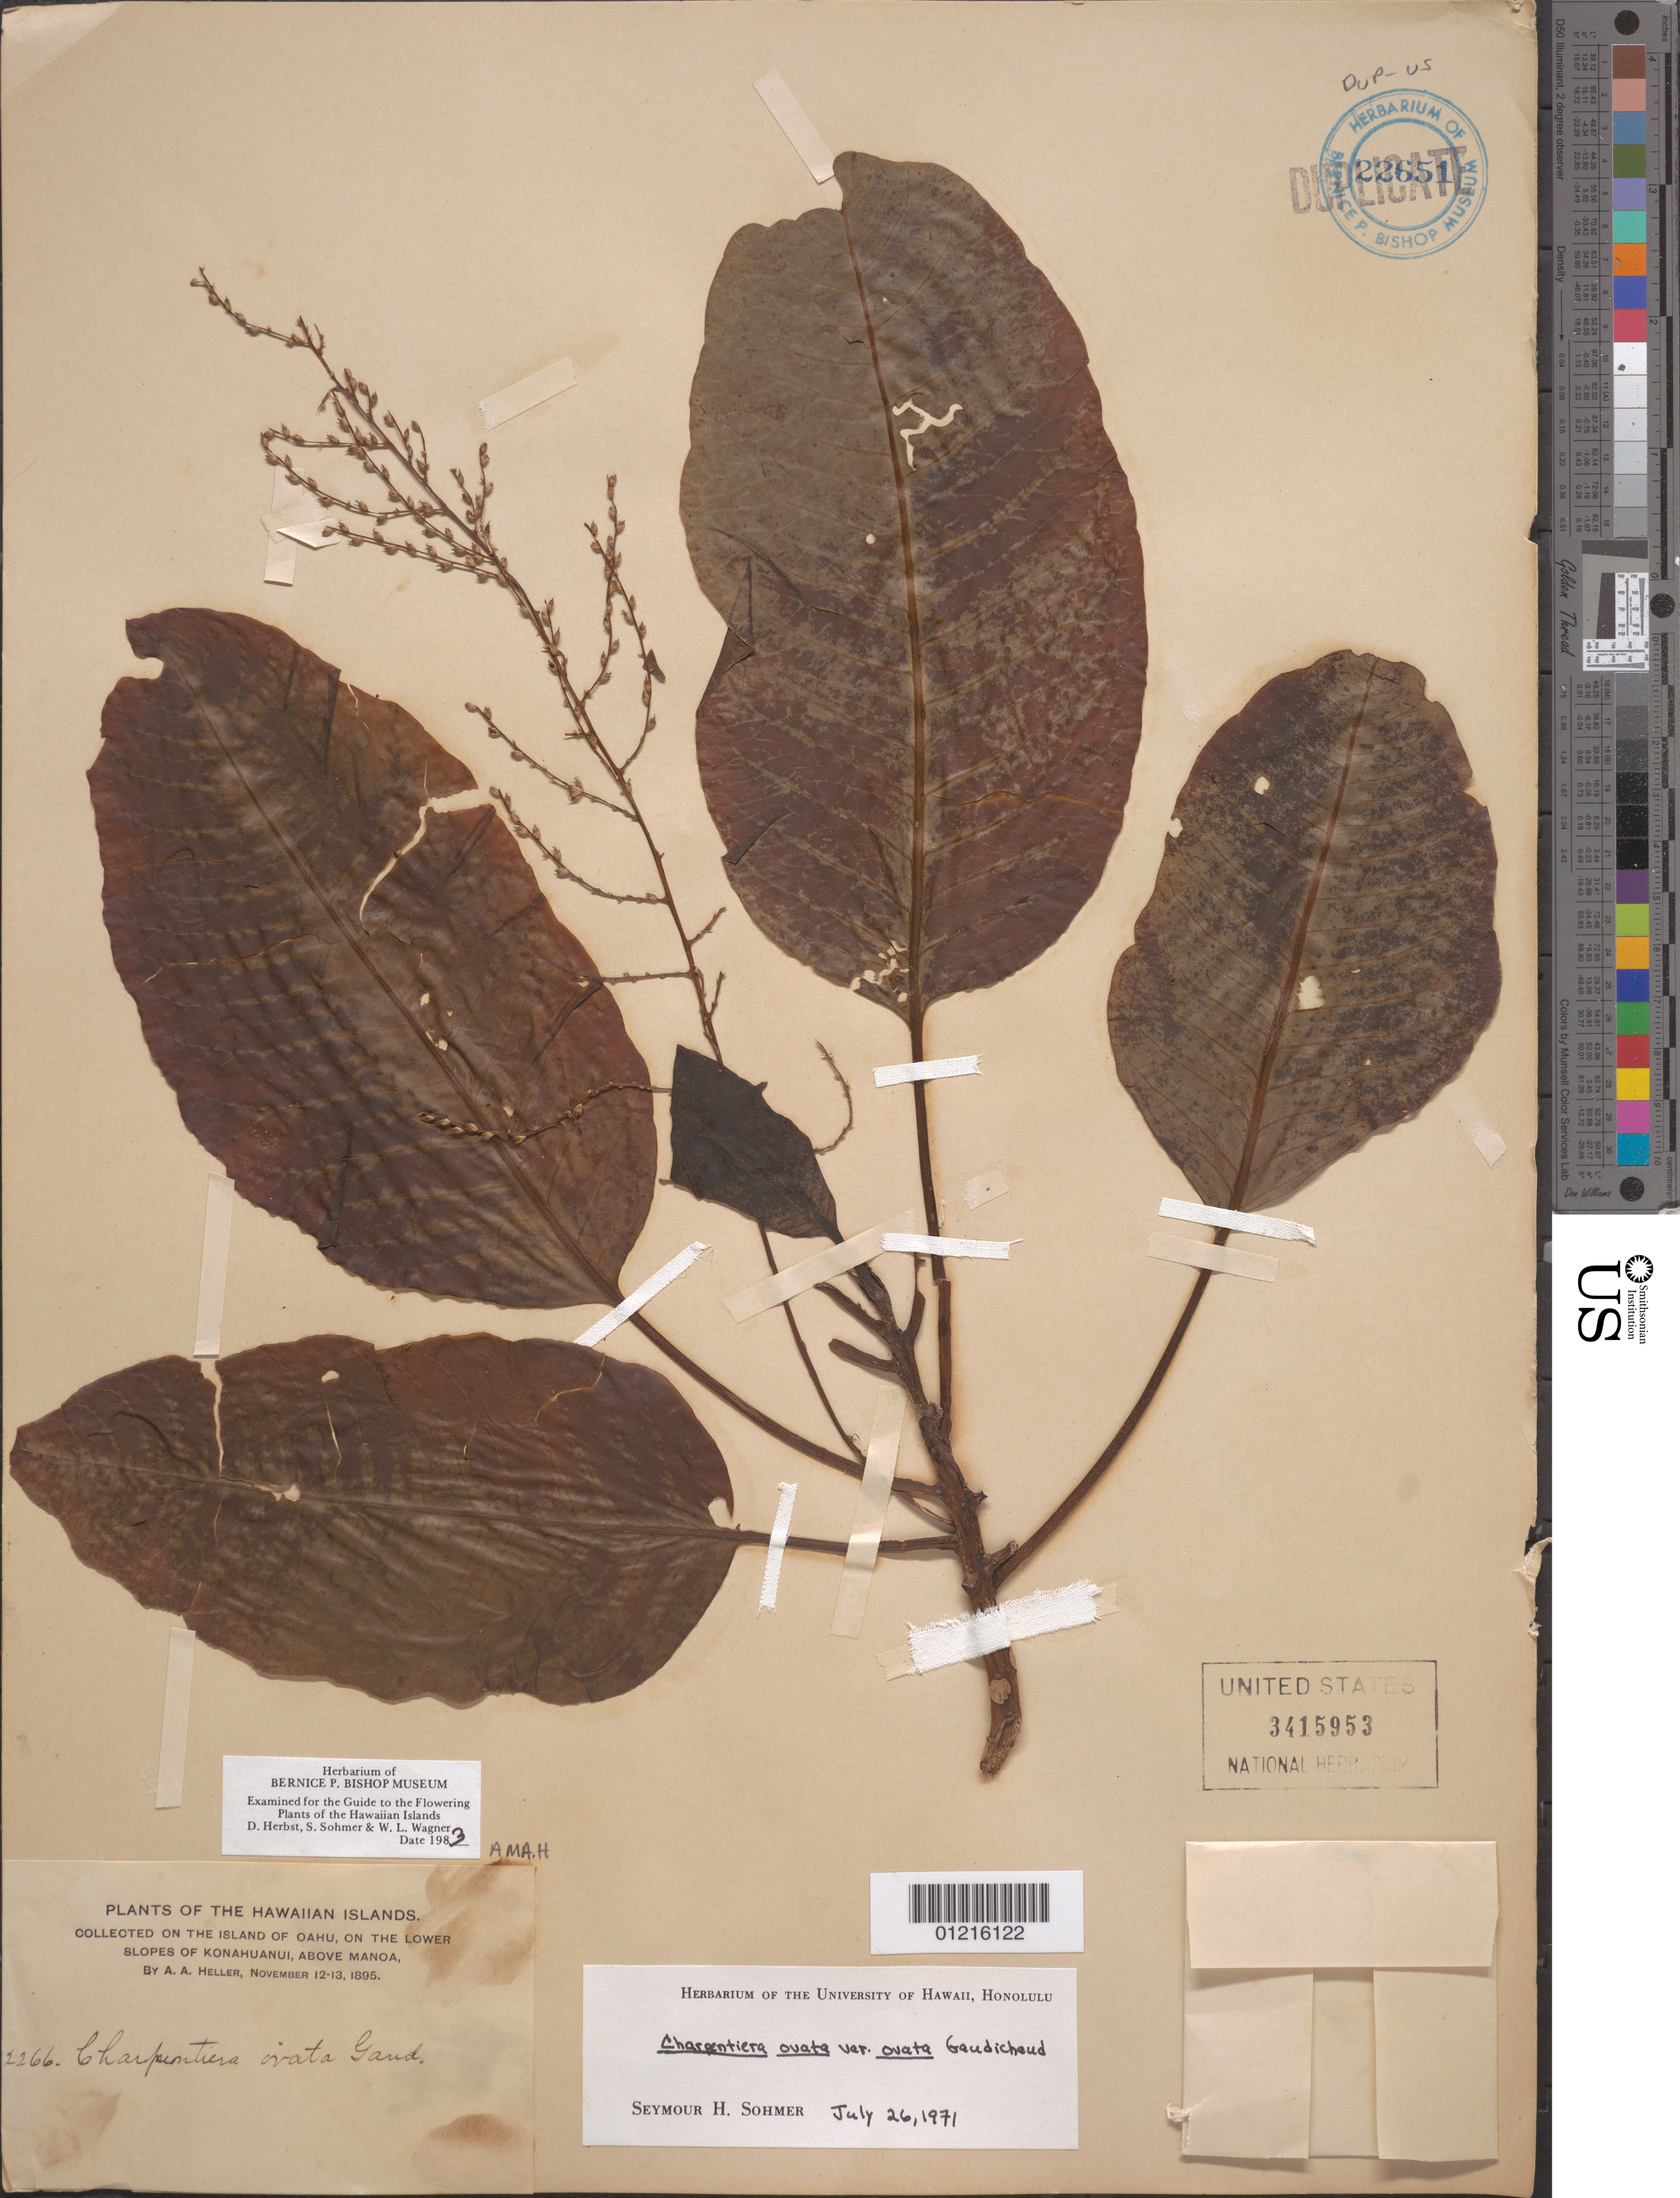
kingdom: Plantae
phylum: Tracheophyta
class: Magnoliopsida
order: Caryophyllales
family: Amaranthaceae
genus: Charpentiera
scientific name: Charpentiera ovata var. ovata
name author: Gaudich.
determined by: Sohmer, S. H.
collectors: A. A. Heller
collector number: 2266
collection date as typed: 12 Nov 1895 to 13 Nov 1895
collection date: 1895-11-12/1895-11-13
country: United States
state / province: Hawaii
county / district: Honolulu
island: Oahu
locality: Lower slopes of Konahuanui, above Manoa.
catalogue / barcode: US 3415953